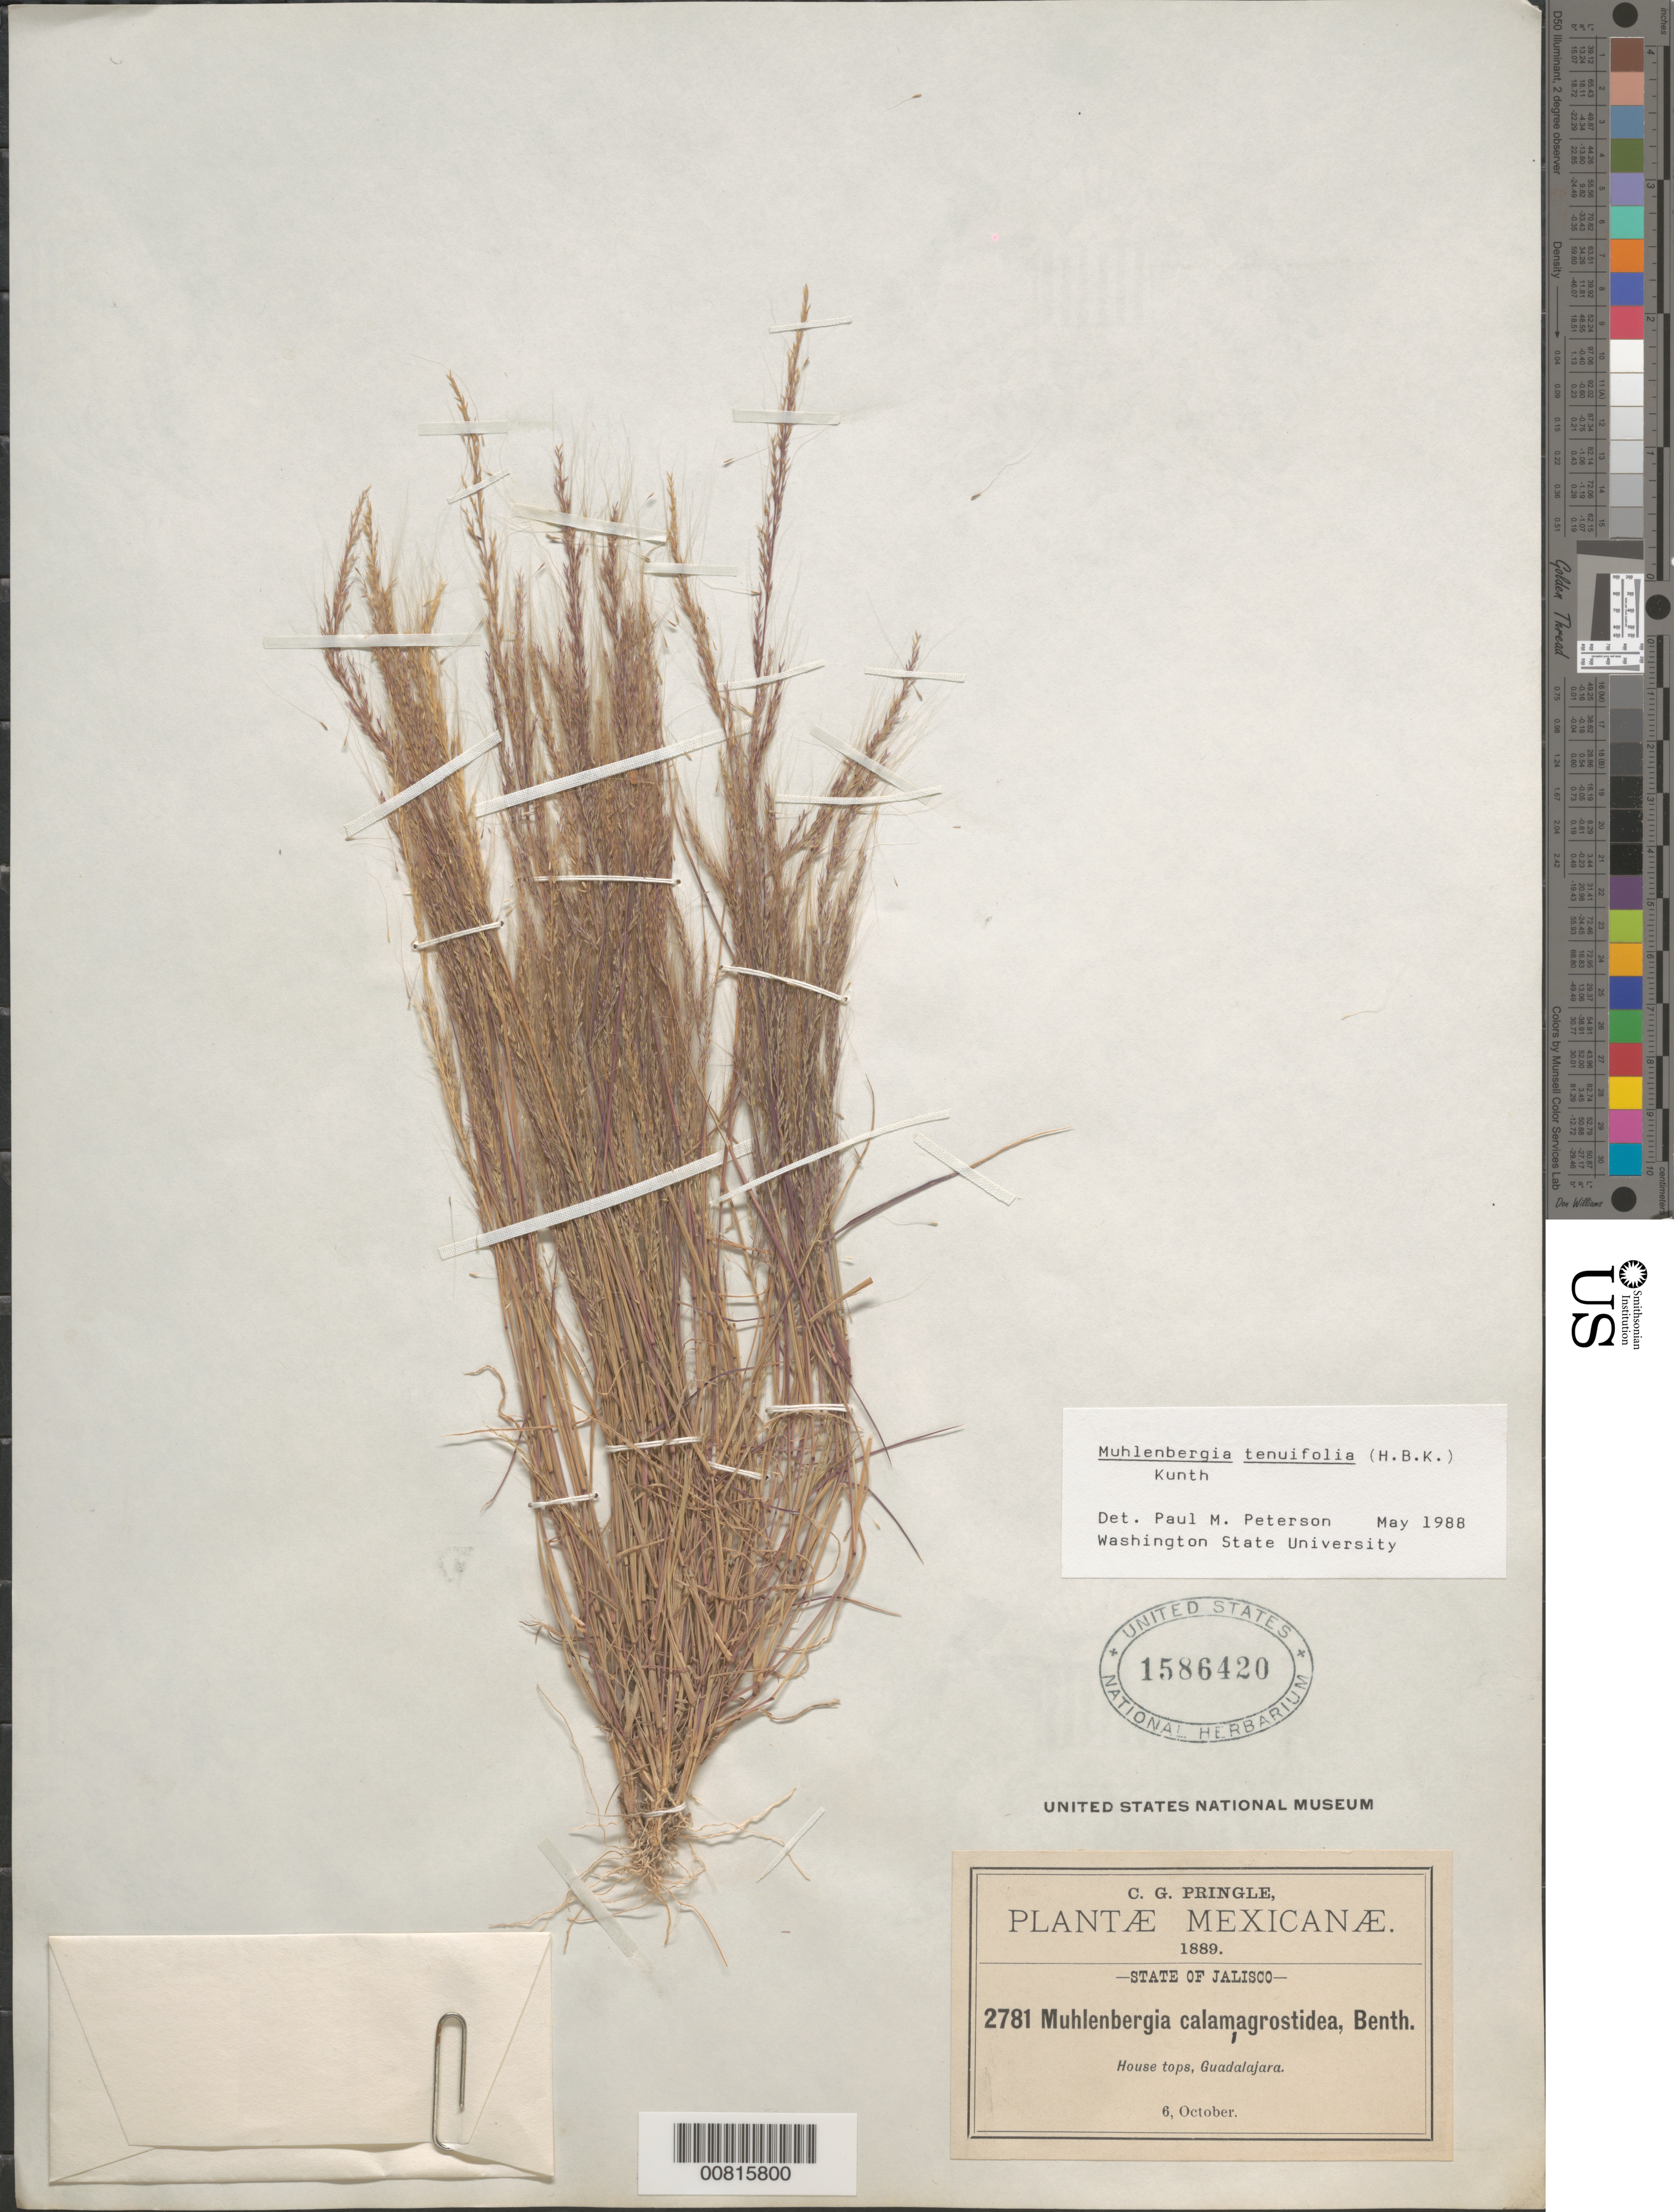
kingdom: Plantae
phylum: Tracheophyta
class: Liliopsida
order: Poales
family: Poaceae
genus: Muhlenbergia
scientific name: Muhlenbergia tenuifolia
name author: (Kunth) Kunth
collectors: C. G. Pringle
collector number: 2781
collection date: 1889-10-06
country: Mexico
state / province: Jalisco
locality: Hills near Guadalajara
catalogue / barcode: US 1586420